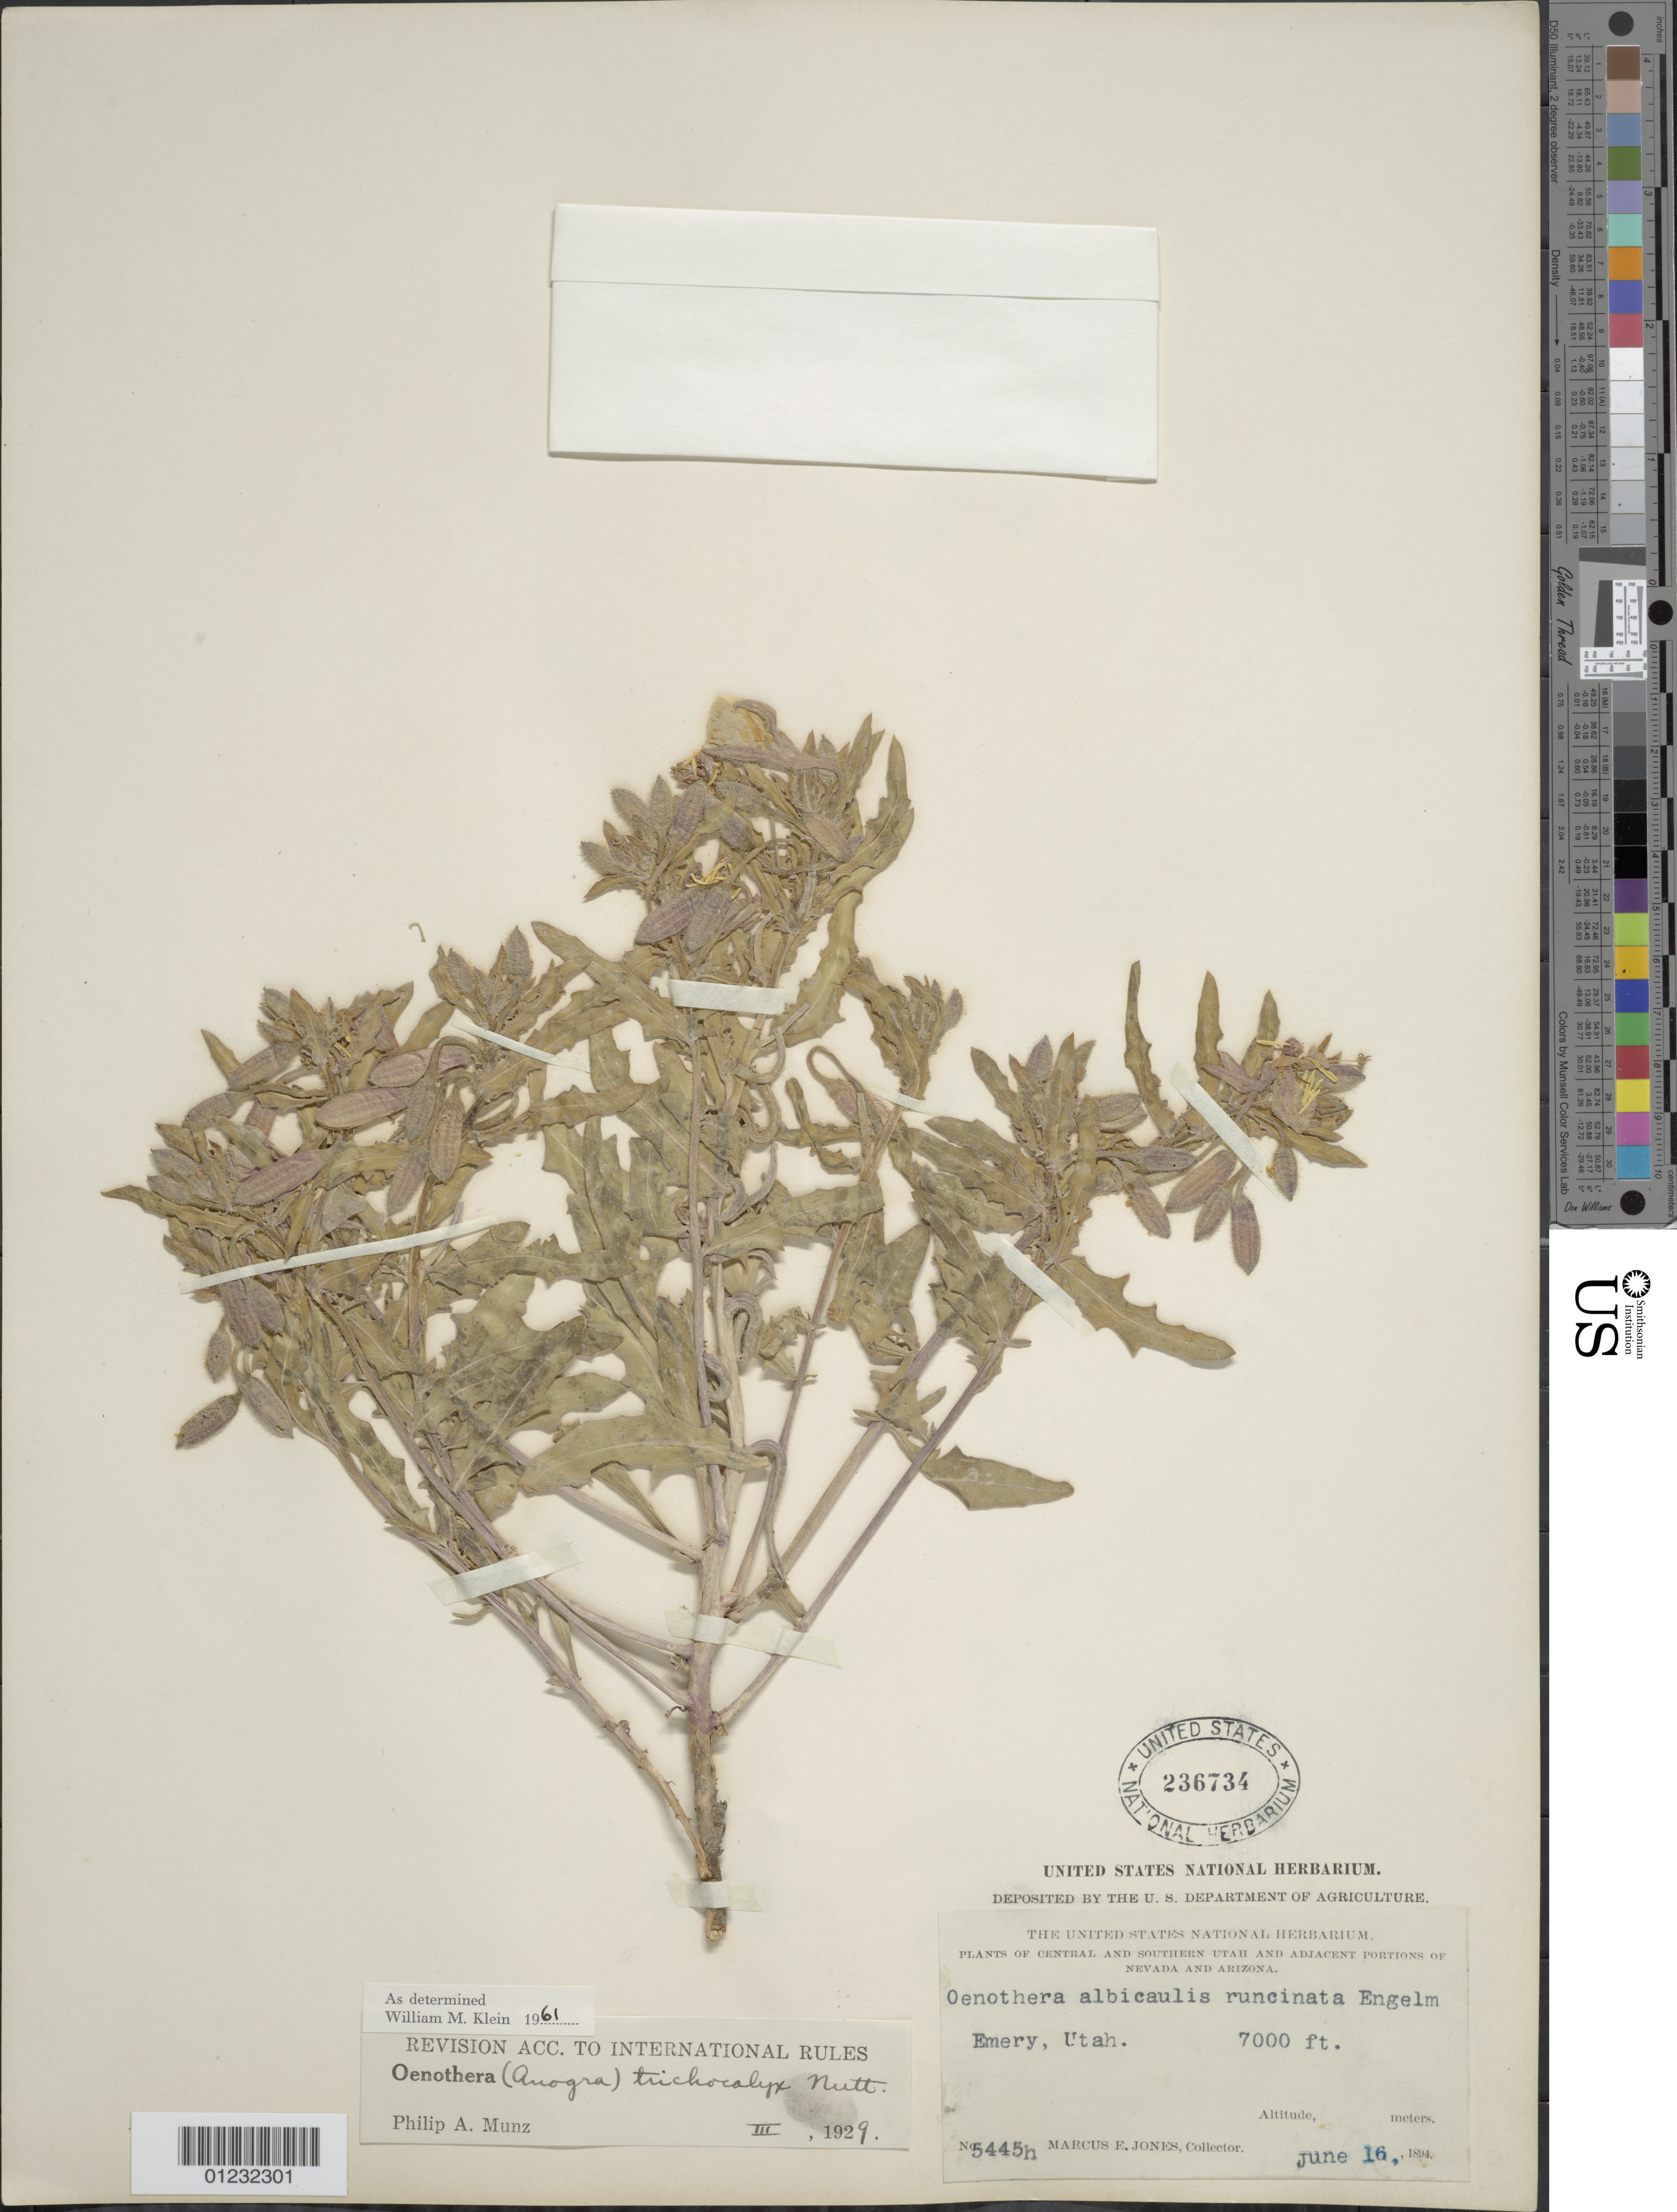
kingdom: Plantae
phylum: Tracheophyta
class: Magnoliopsida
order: Myrtales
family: Onagraceae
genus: Oenothera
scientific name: Oenothera pallida subsp. trichocalyx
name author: (Nutt.) Munz & W.M. Klein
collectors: M. E. Jones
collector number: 5445h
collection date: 1894-06-16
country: United States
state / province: Utah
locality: Emery.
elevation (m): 2134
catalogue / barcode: US 236734